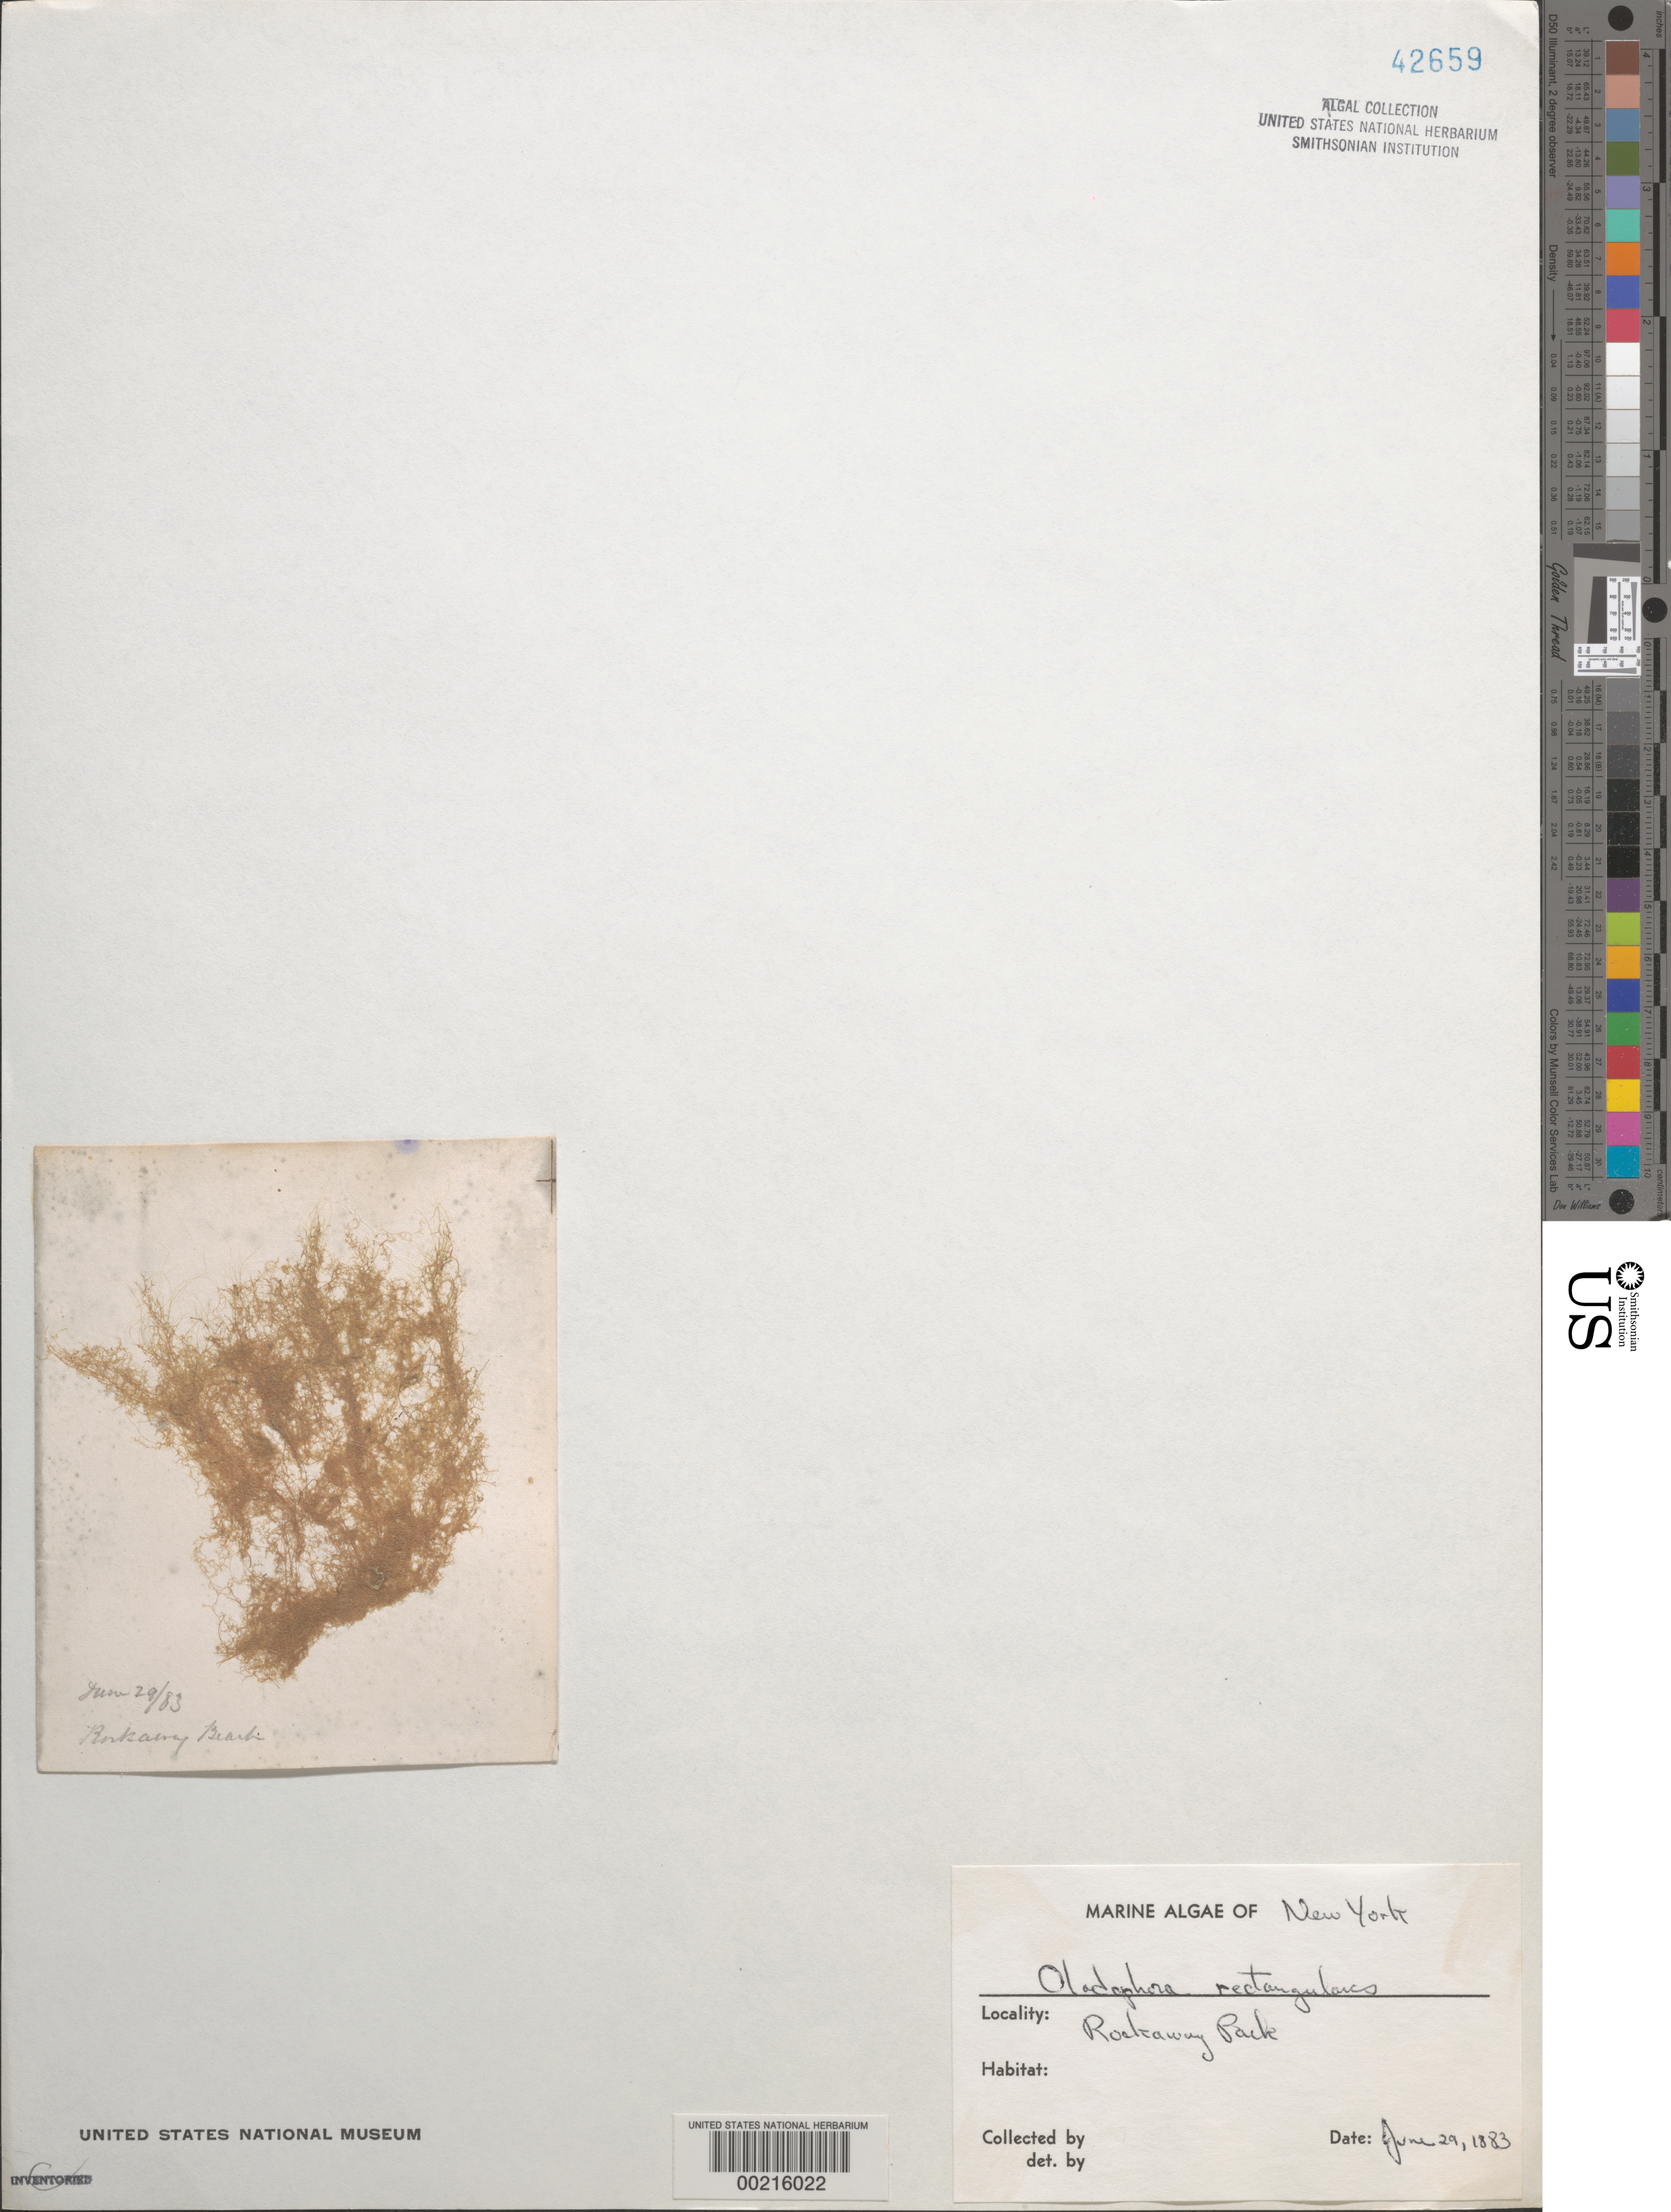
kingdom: Plantae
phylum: Chlorophyta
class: Ulvophyceae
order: Cladophorales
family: Cladophoraceae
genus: Cladophora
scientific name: Cladophora hutchinsiae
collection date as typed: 29 Jun 1883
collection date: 1883-06-29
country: United States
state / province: New York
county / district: Queens County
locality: Rockaway Beach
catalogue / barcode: US 42659